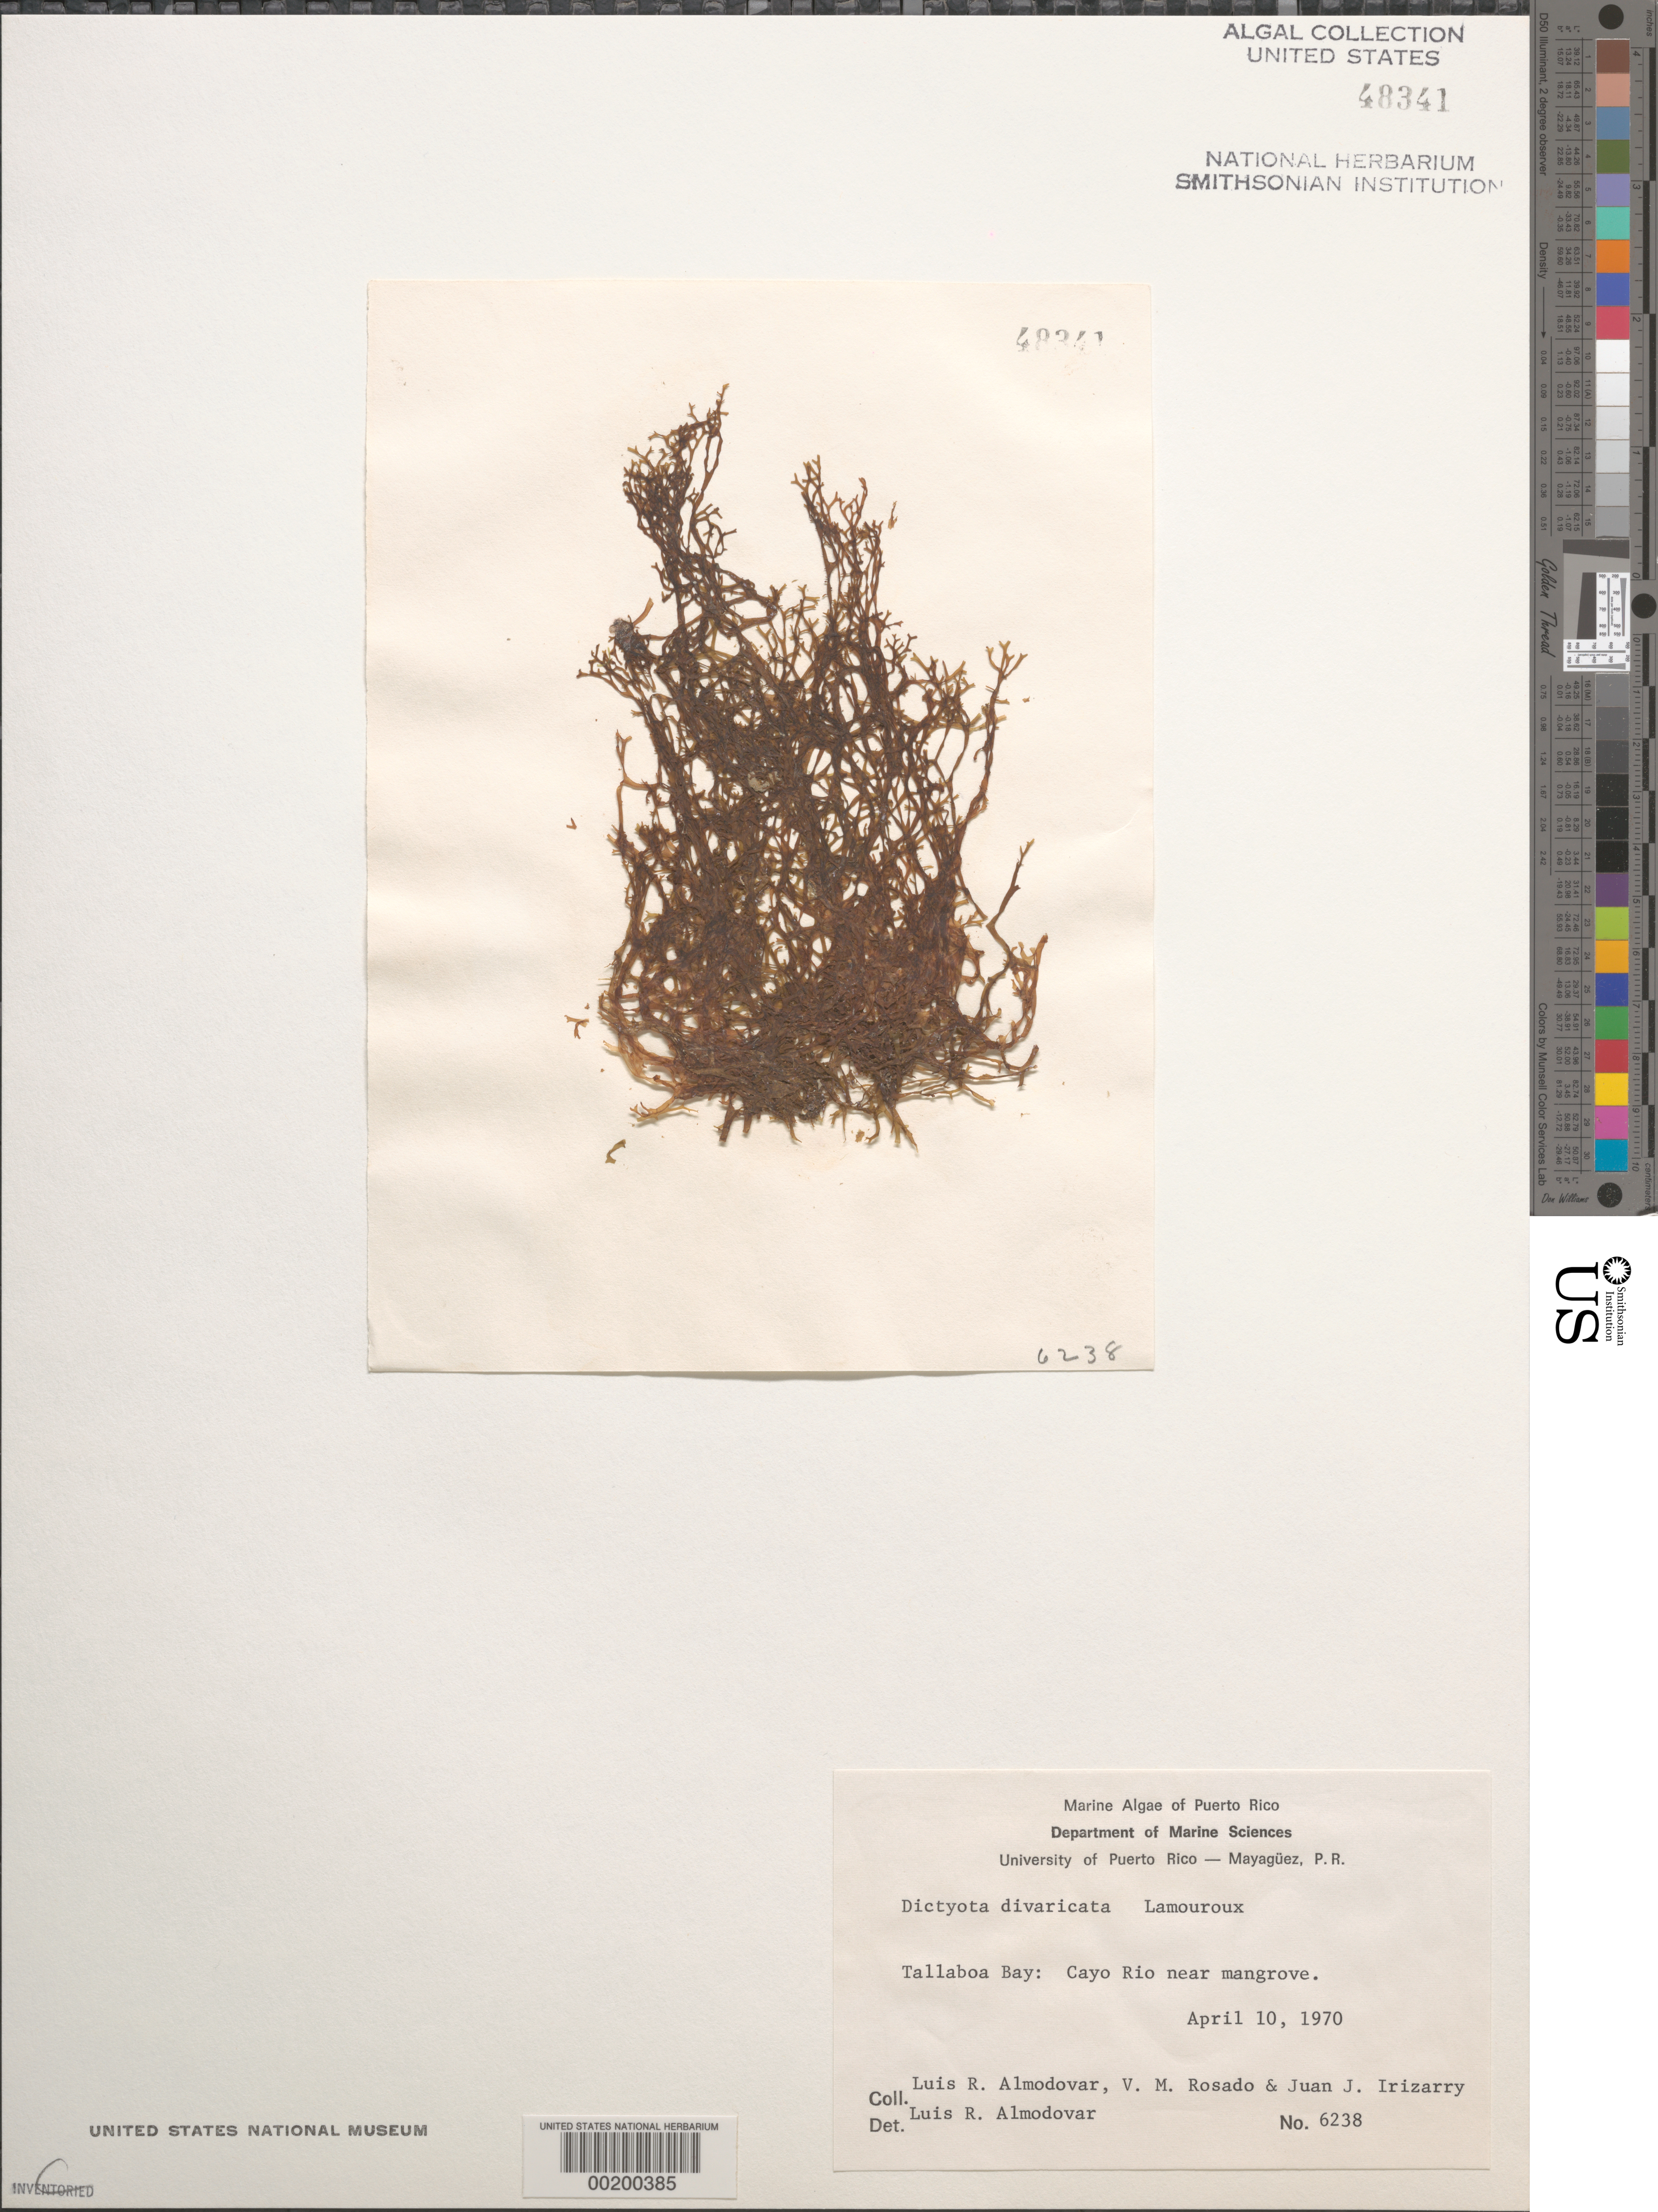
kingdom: Chromista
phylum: Ochrophyta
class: Phaeophyceae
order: Dictyotales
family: Dictyotaceae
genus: Dictyota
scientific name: Dictyota divaricata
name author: J.V.Lamouroux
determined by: Almodovar, L. R.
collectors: L. Almodovar, V. Rosado & J. Irizarry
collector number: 6238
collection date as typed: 10 Apr 1970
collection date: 1970-04-10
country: Puerto Rico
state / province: Penuelas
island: Cayo Rio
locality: Tallaboa Bay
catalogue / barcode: US 48341